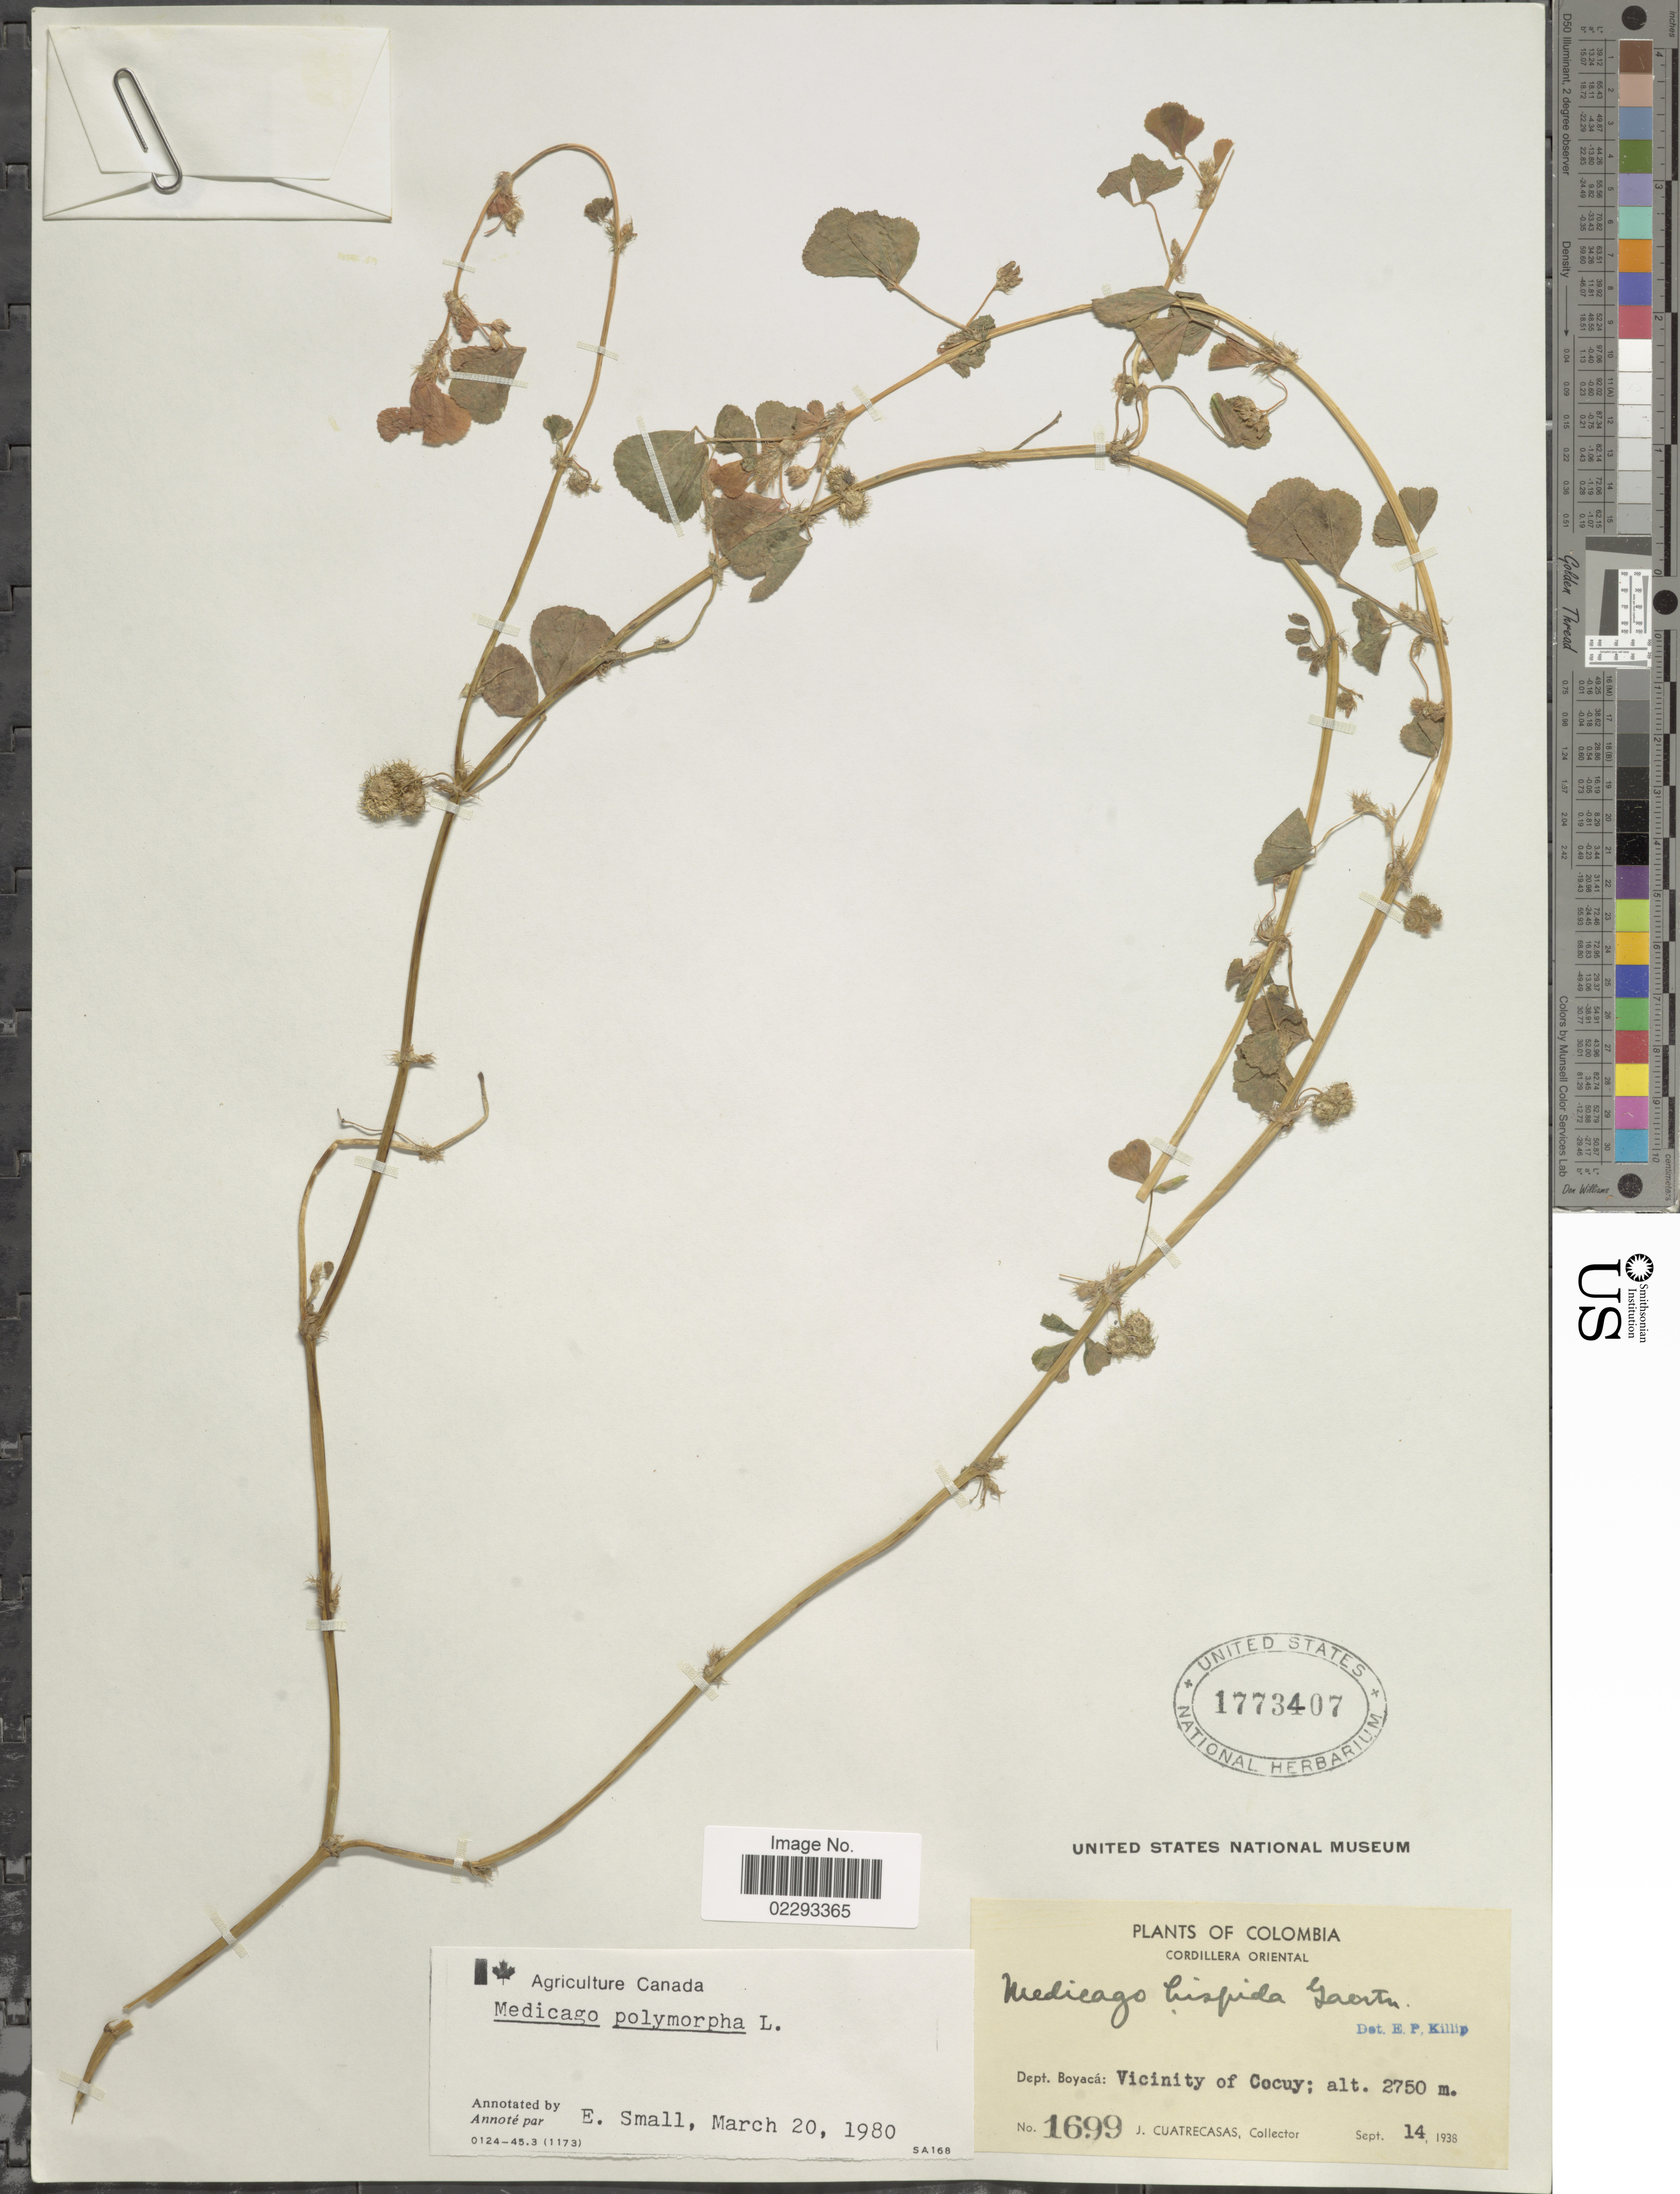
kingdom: Plantae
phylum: Tracheophyta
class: Magnoliopsida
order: Fabales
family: Fabaceae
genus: Medicago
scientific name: Medicago polymorpha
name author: L.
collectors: J. Cuatrecasas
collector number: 1699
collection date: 1938-09-14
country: Colombia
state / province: Boyacá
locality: Vicinity of Cocuy, Cordillera Oriental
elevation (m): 2750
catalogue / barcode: US 1773407